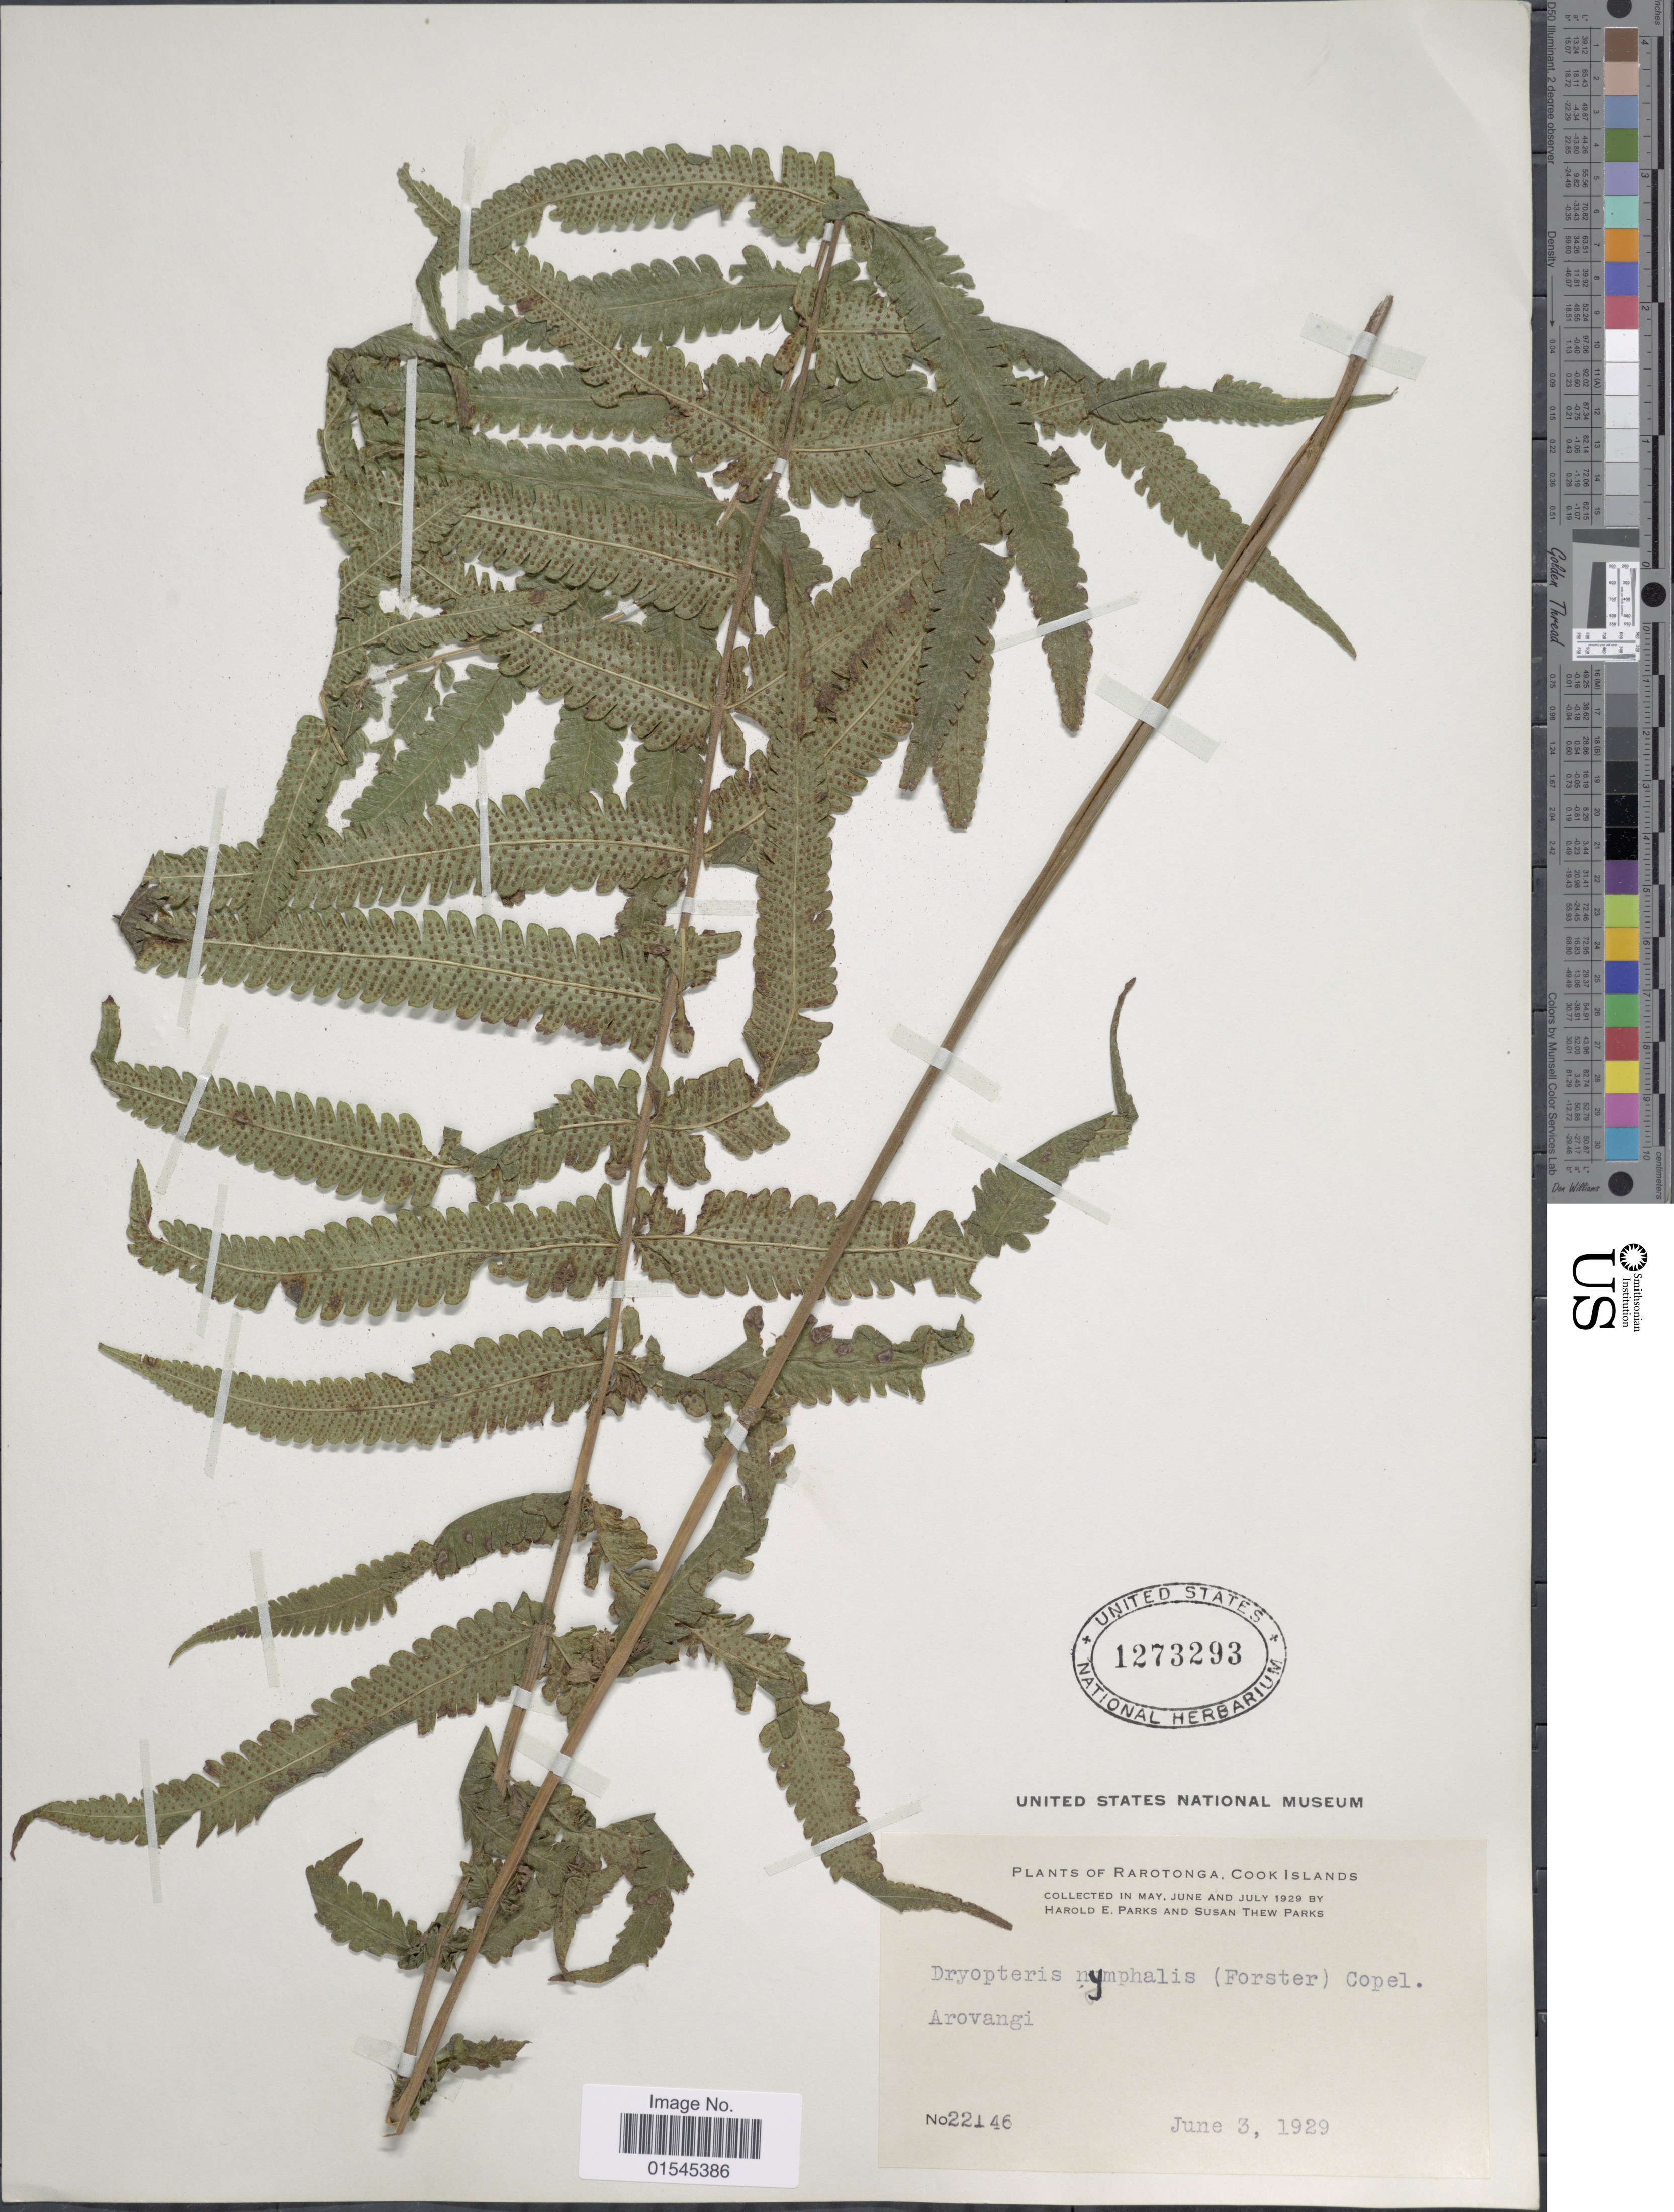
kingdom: Plantae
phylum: Tracheophyta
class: Polypodiopsida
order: Polypodiales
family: Thelypteridaceae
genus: Sphaerostephanos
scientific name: Sphaerostephanos nymphalis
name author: (Copel.) Holttum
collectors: H. E. Parks & S. Parks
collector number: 22146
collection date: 1929-06-03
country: Cook Islands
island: Rarotonga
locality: Rarotonga, Arovangi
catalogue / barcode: US 1273293